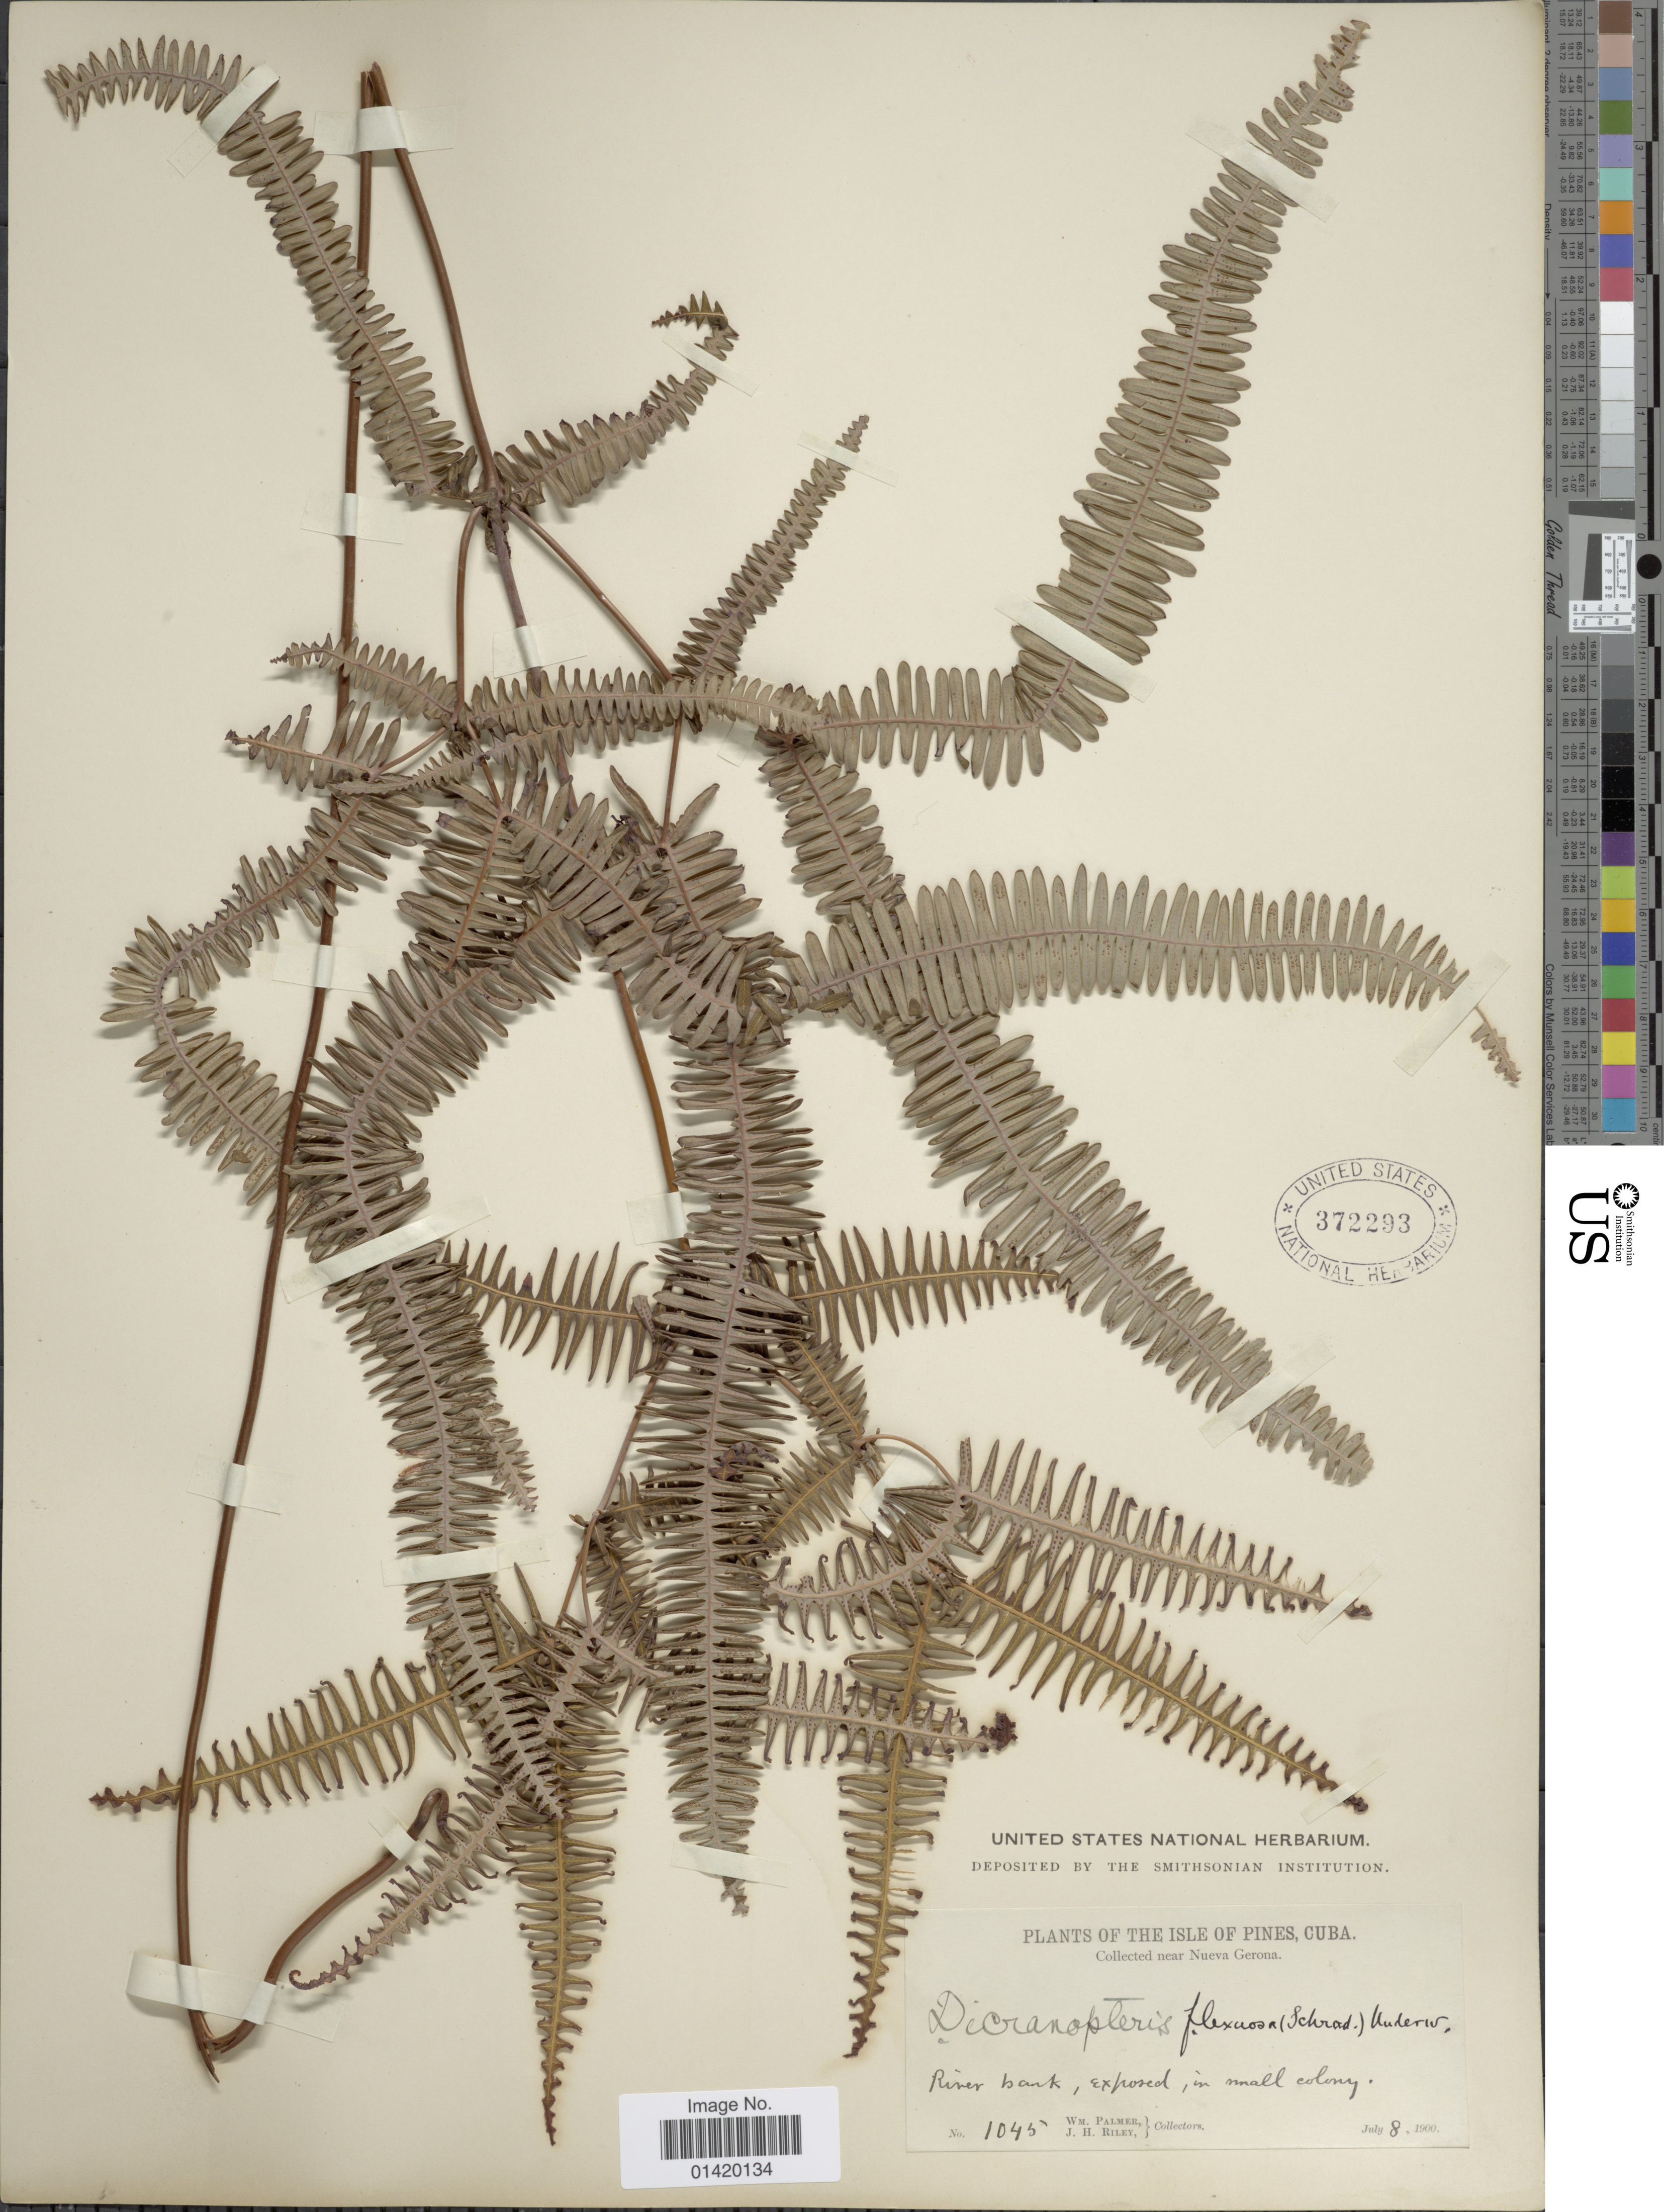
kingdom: Plantae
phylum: Tracheophyta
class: Polypodiopsida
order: Gleicheniales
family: Gleicheniaceae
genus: Dicranopteris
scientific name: Dicranopteris flexuosa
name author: (Schrad.) Underw.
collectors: W. Palmer & J. H. Riley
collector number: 1045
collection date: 1900-07-08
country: Cuba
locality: The Isles of Pines, Near Nueva Gerona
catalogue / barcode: US 372293